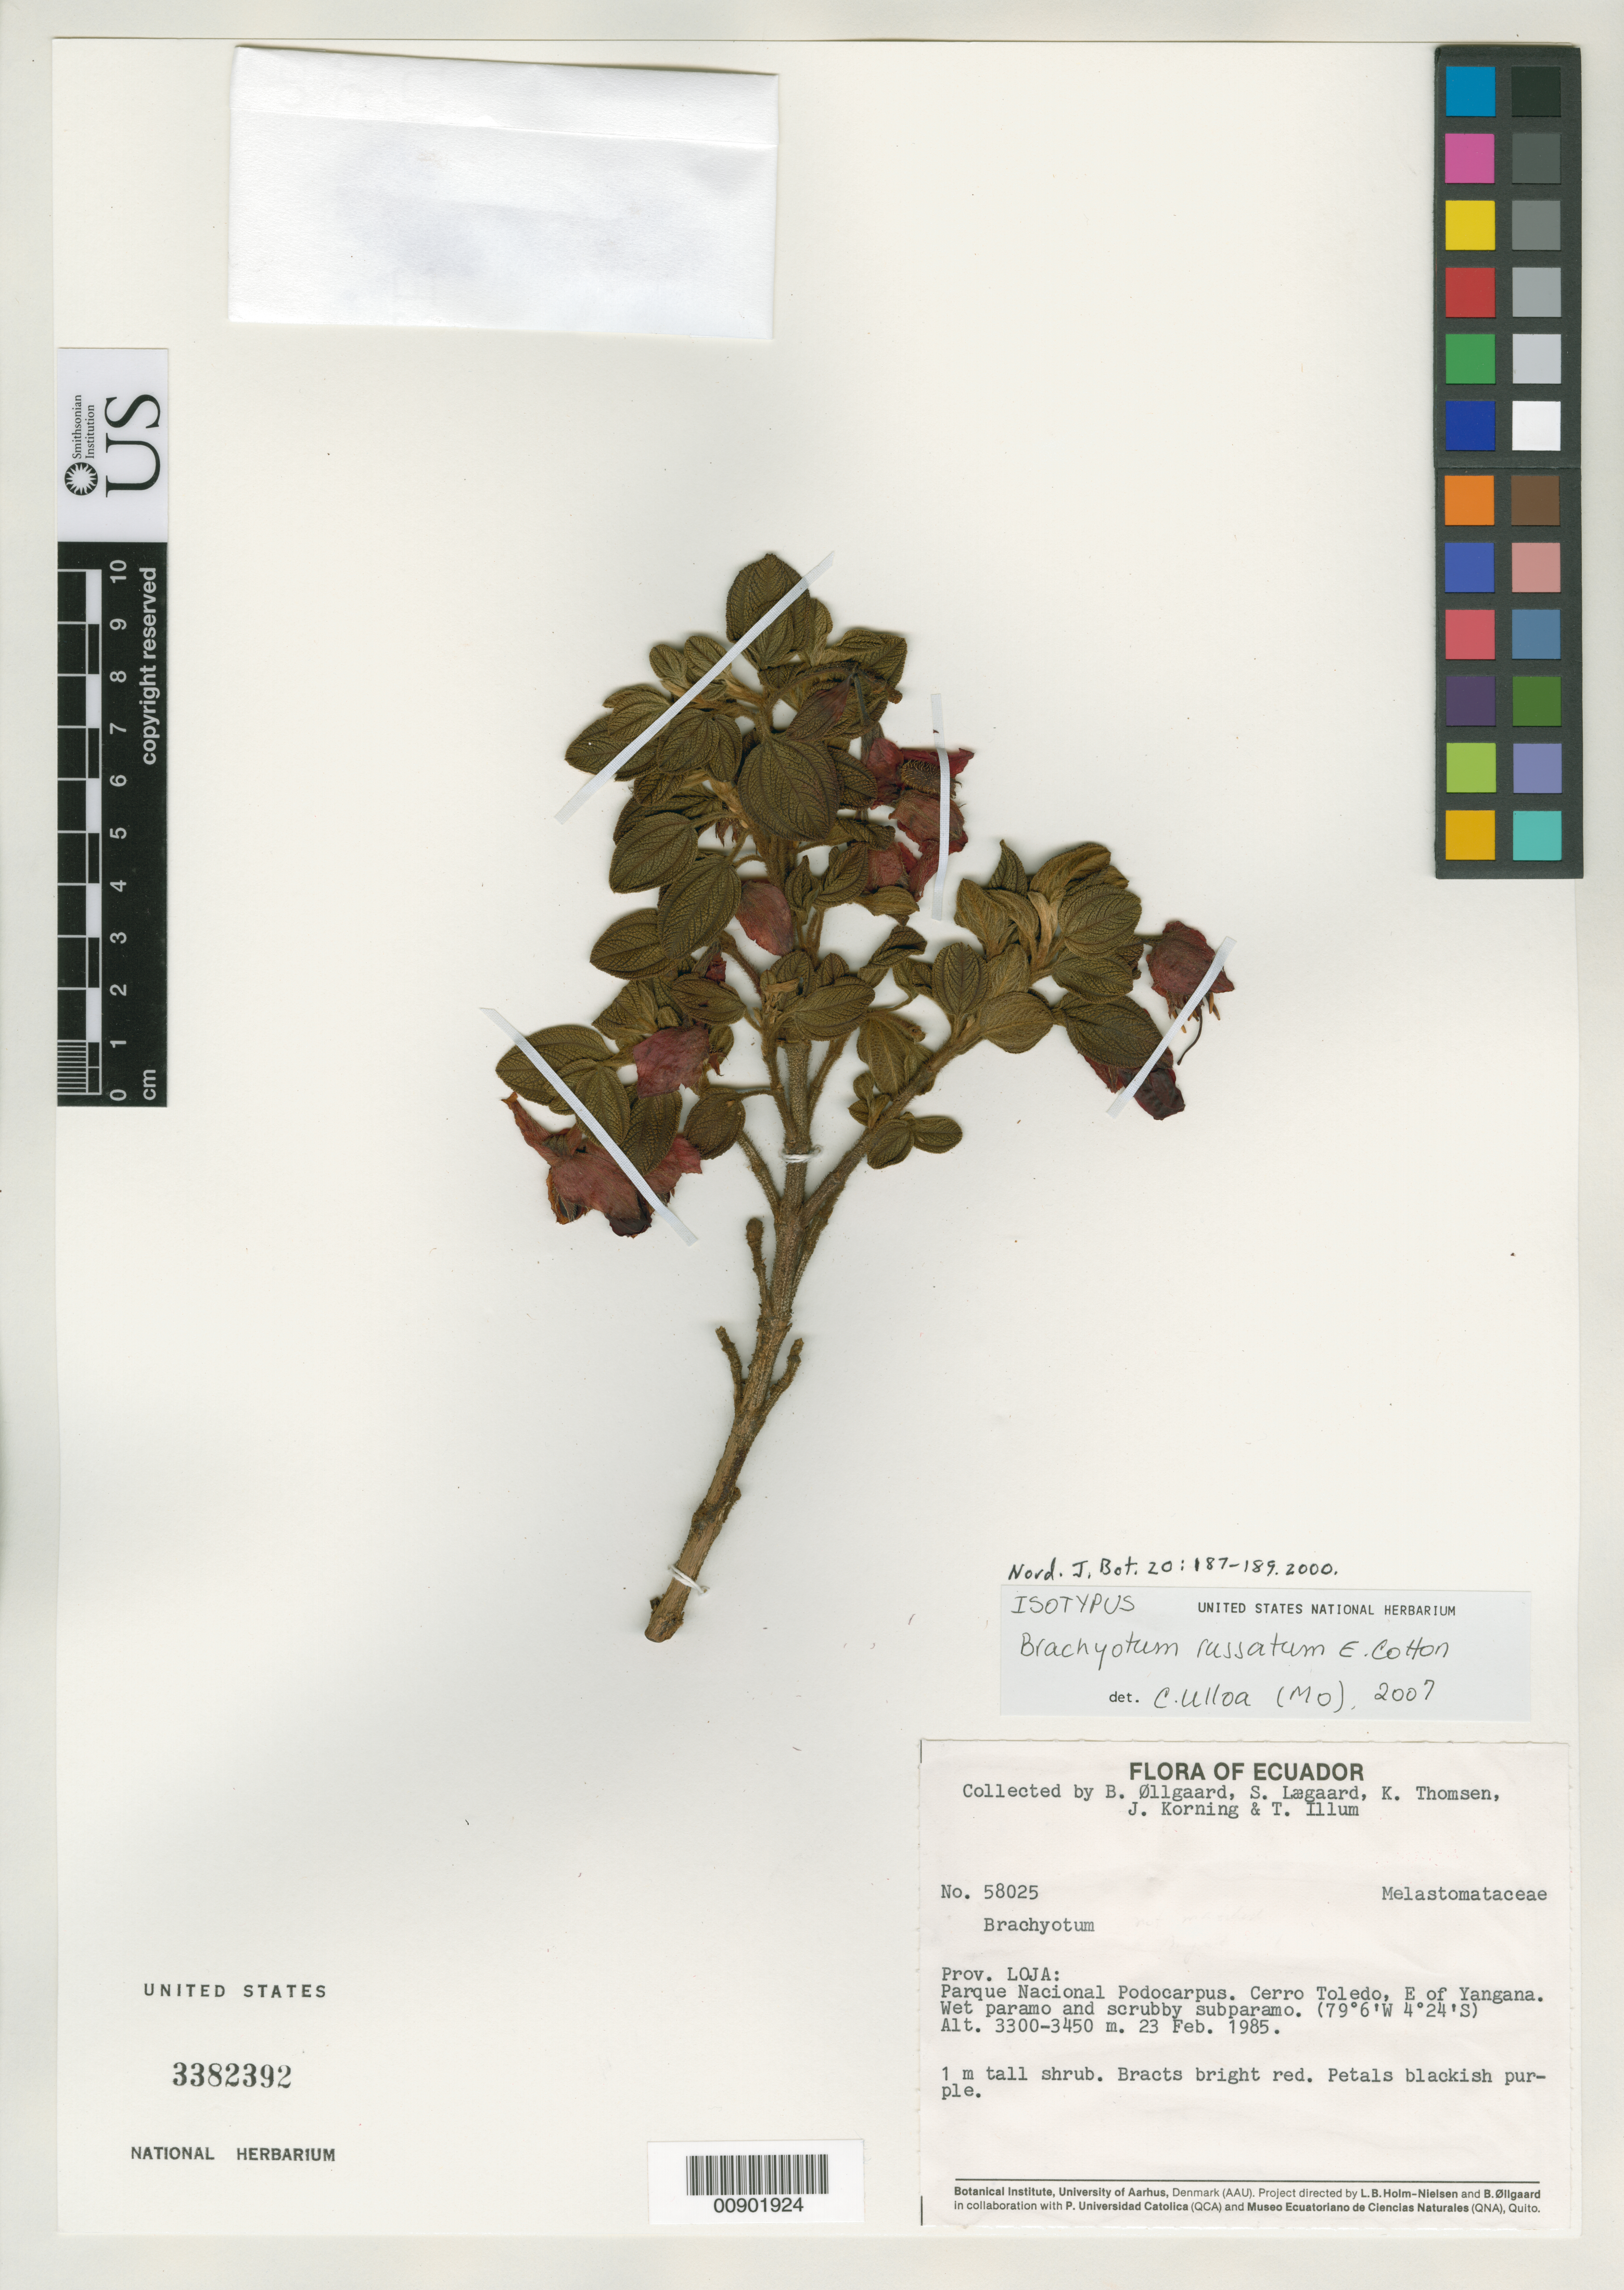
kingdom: Plantae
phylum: Tracheophyta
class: Magnoliopsida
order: Myrtales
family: Melastomataceae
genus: Brachyotum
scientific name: Brachyotum russatum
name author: E. Cotton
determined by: Ulloa Ulloa, C.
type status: Isotype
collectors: B. Øllgaard, S. Lægaard, K. Thomsen, J. Korning & T. Illum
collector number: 58025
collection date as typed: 23 Feb 1985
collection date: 1985-02-23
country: Ecuador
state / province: Loja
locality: Parque Nacional Podocarpus. Cerro Toledo, E of Yangana.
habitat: Wet paramo and scrubby subparamo.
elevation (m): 3300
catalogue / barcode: US 3382392